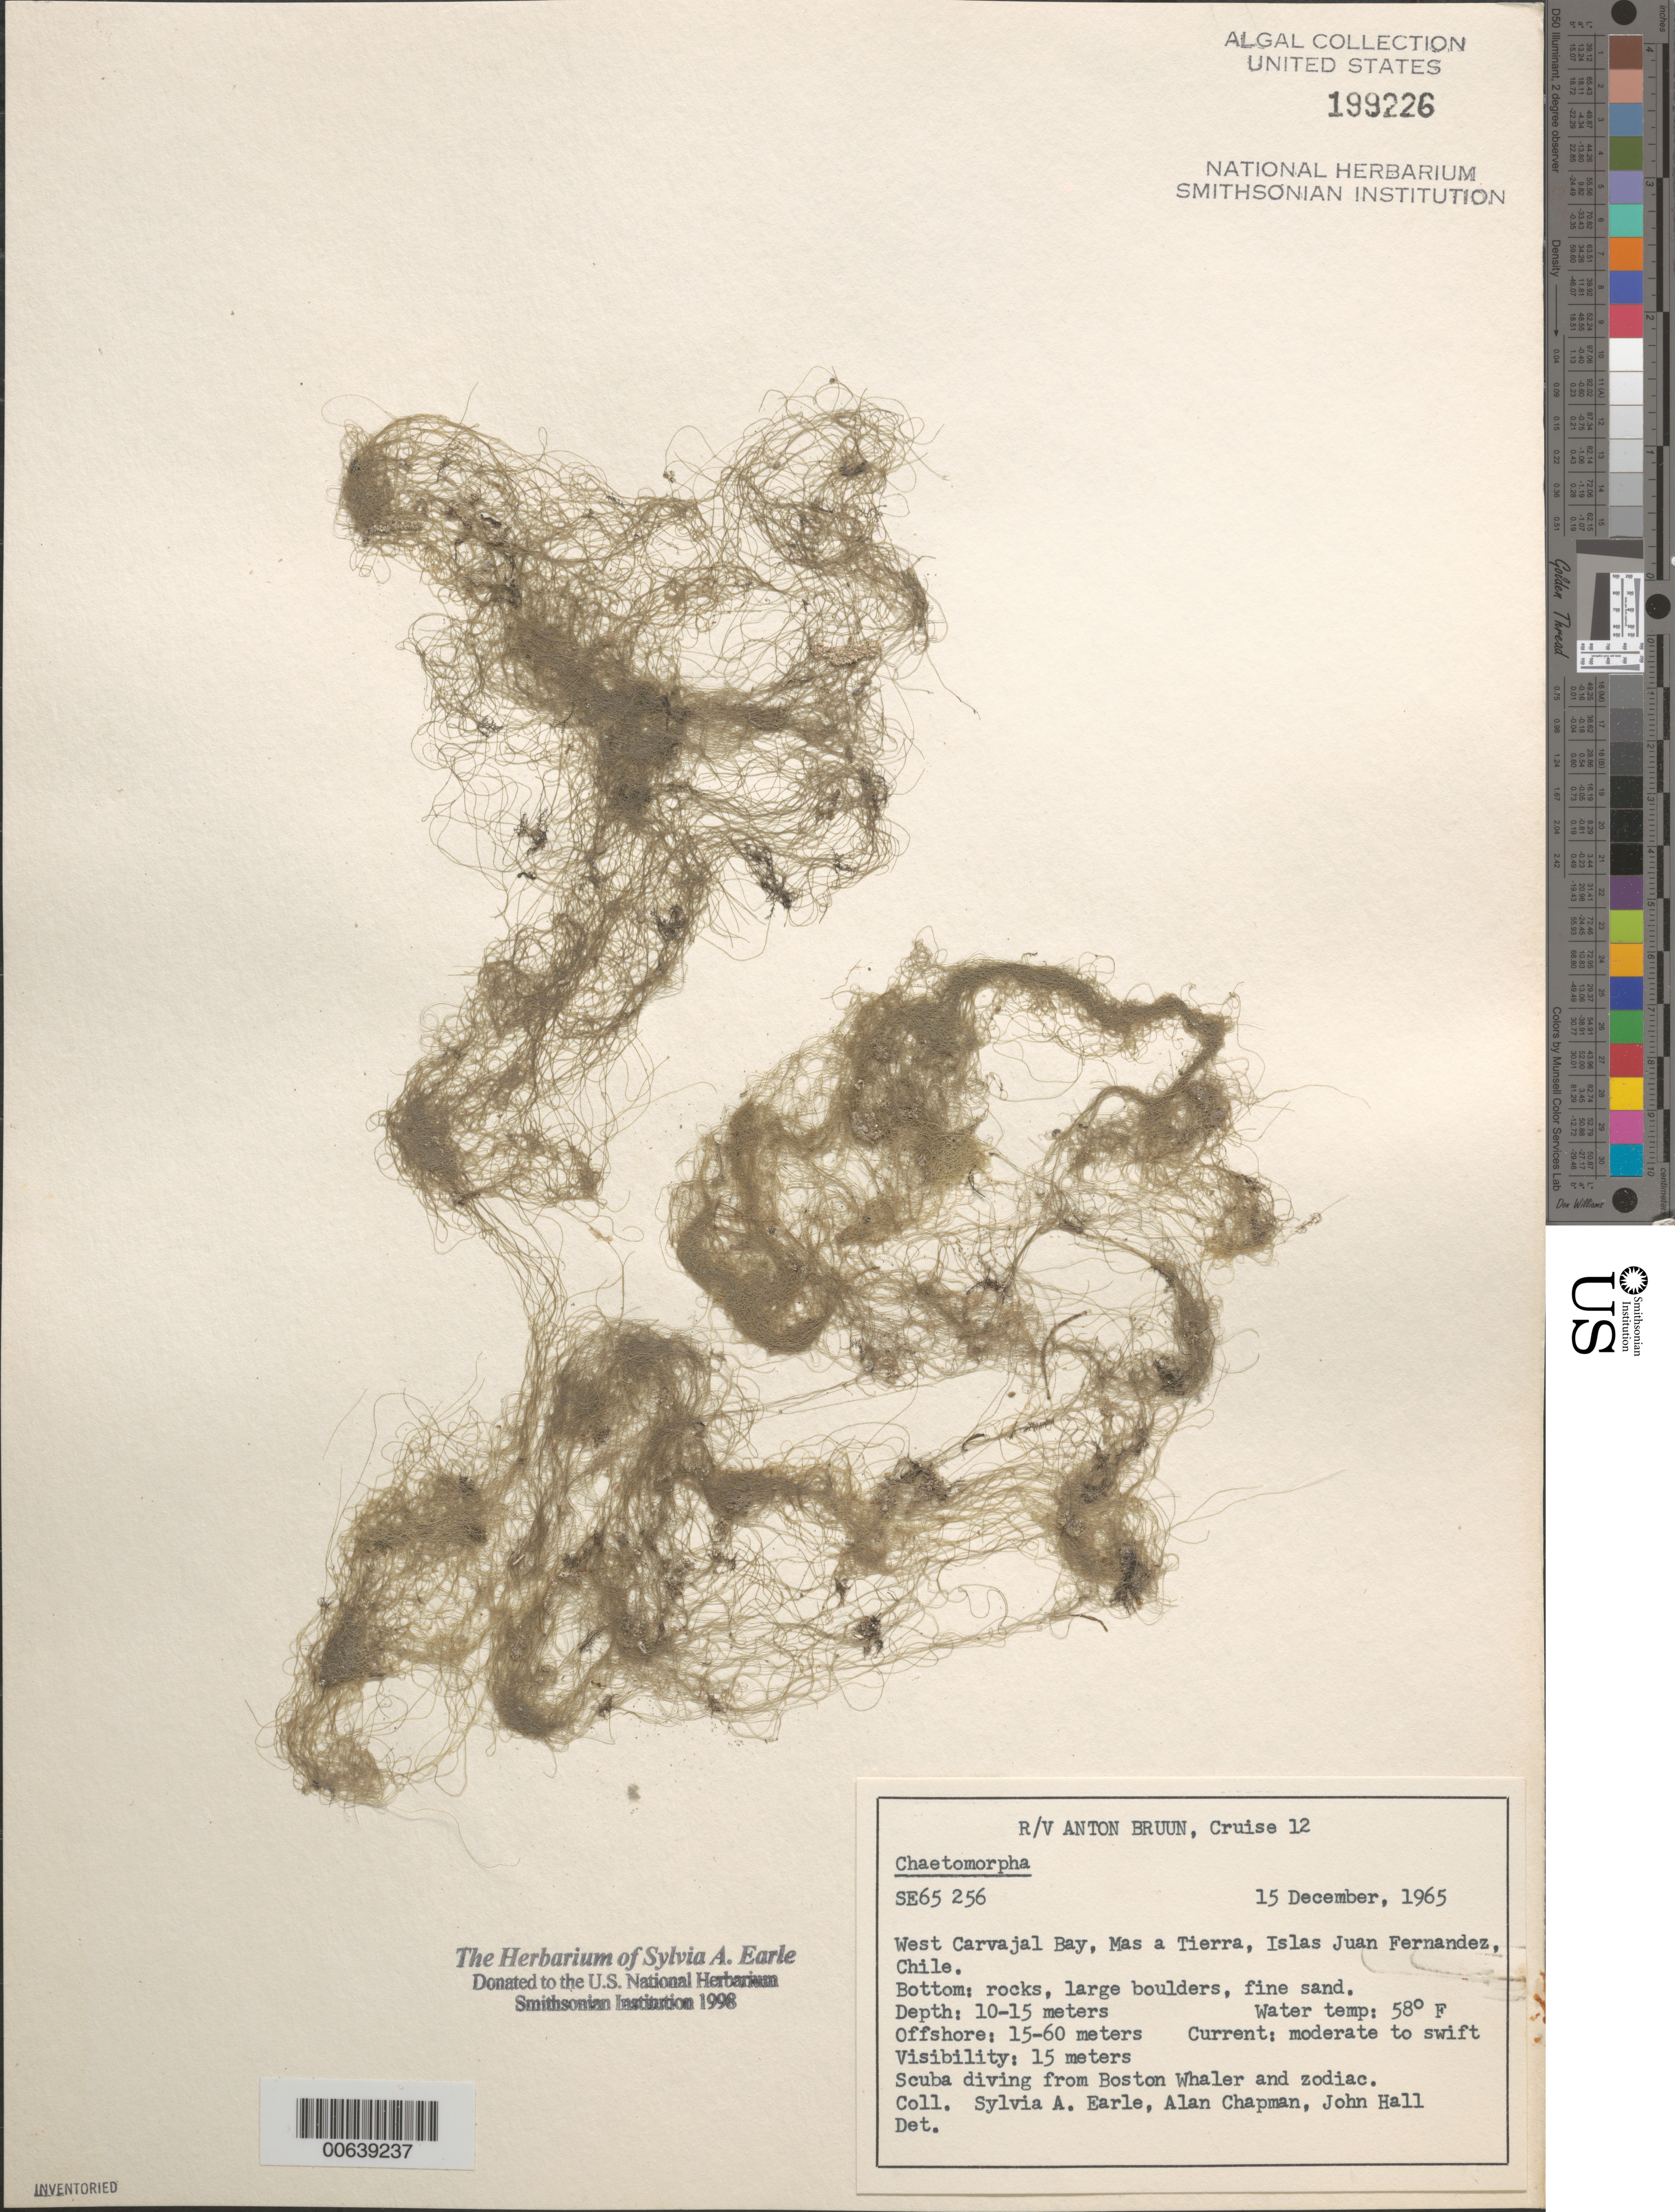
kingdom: Plantae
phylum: Chlorophyta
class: Ulvophyceae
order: Cladophorales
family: Cladophoraceae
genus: Chaetomorpha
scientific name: Chaetomorpha sp.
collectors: S. A. Earle, A. Chapman & J. Hall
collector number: SE 65256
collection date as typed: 15 Dec 1965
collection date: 1965-12-15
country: Chile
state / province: Valparaíso (V)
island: Isla Más a Tierra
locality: West Carvajal Bay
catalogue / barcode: US 199226